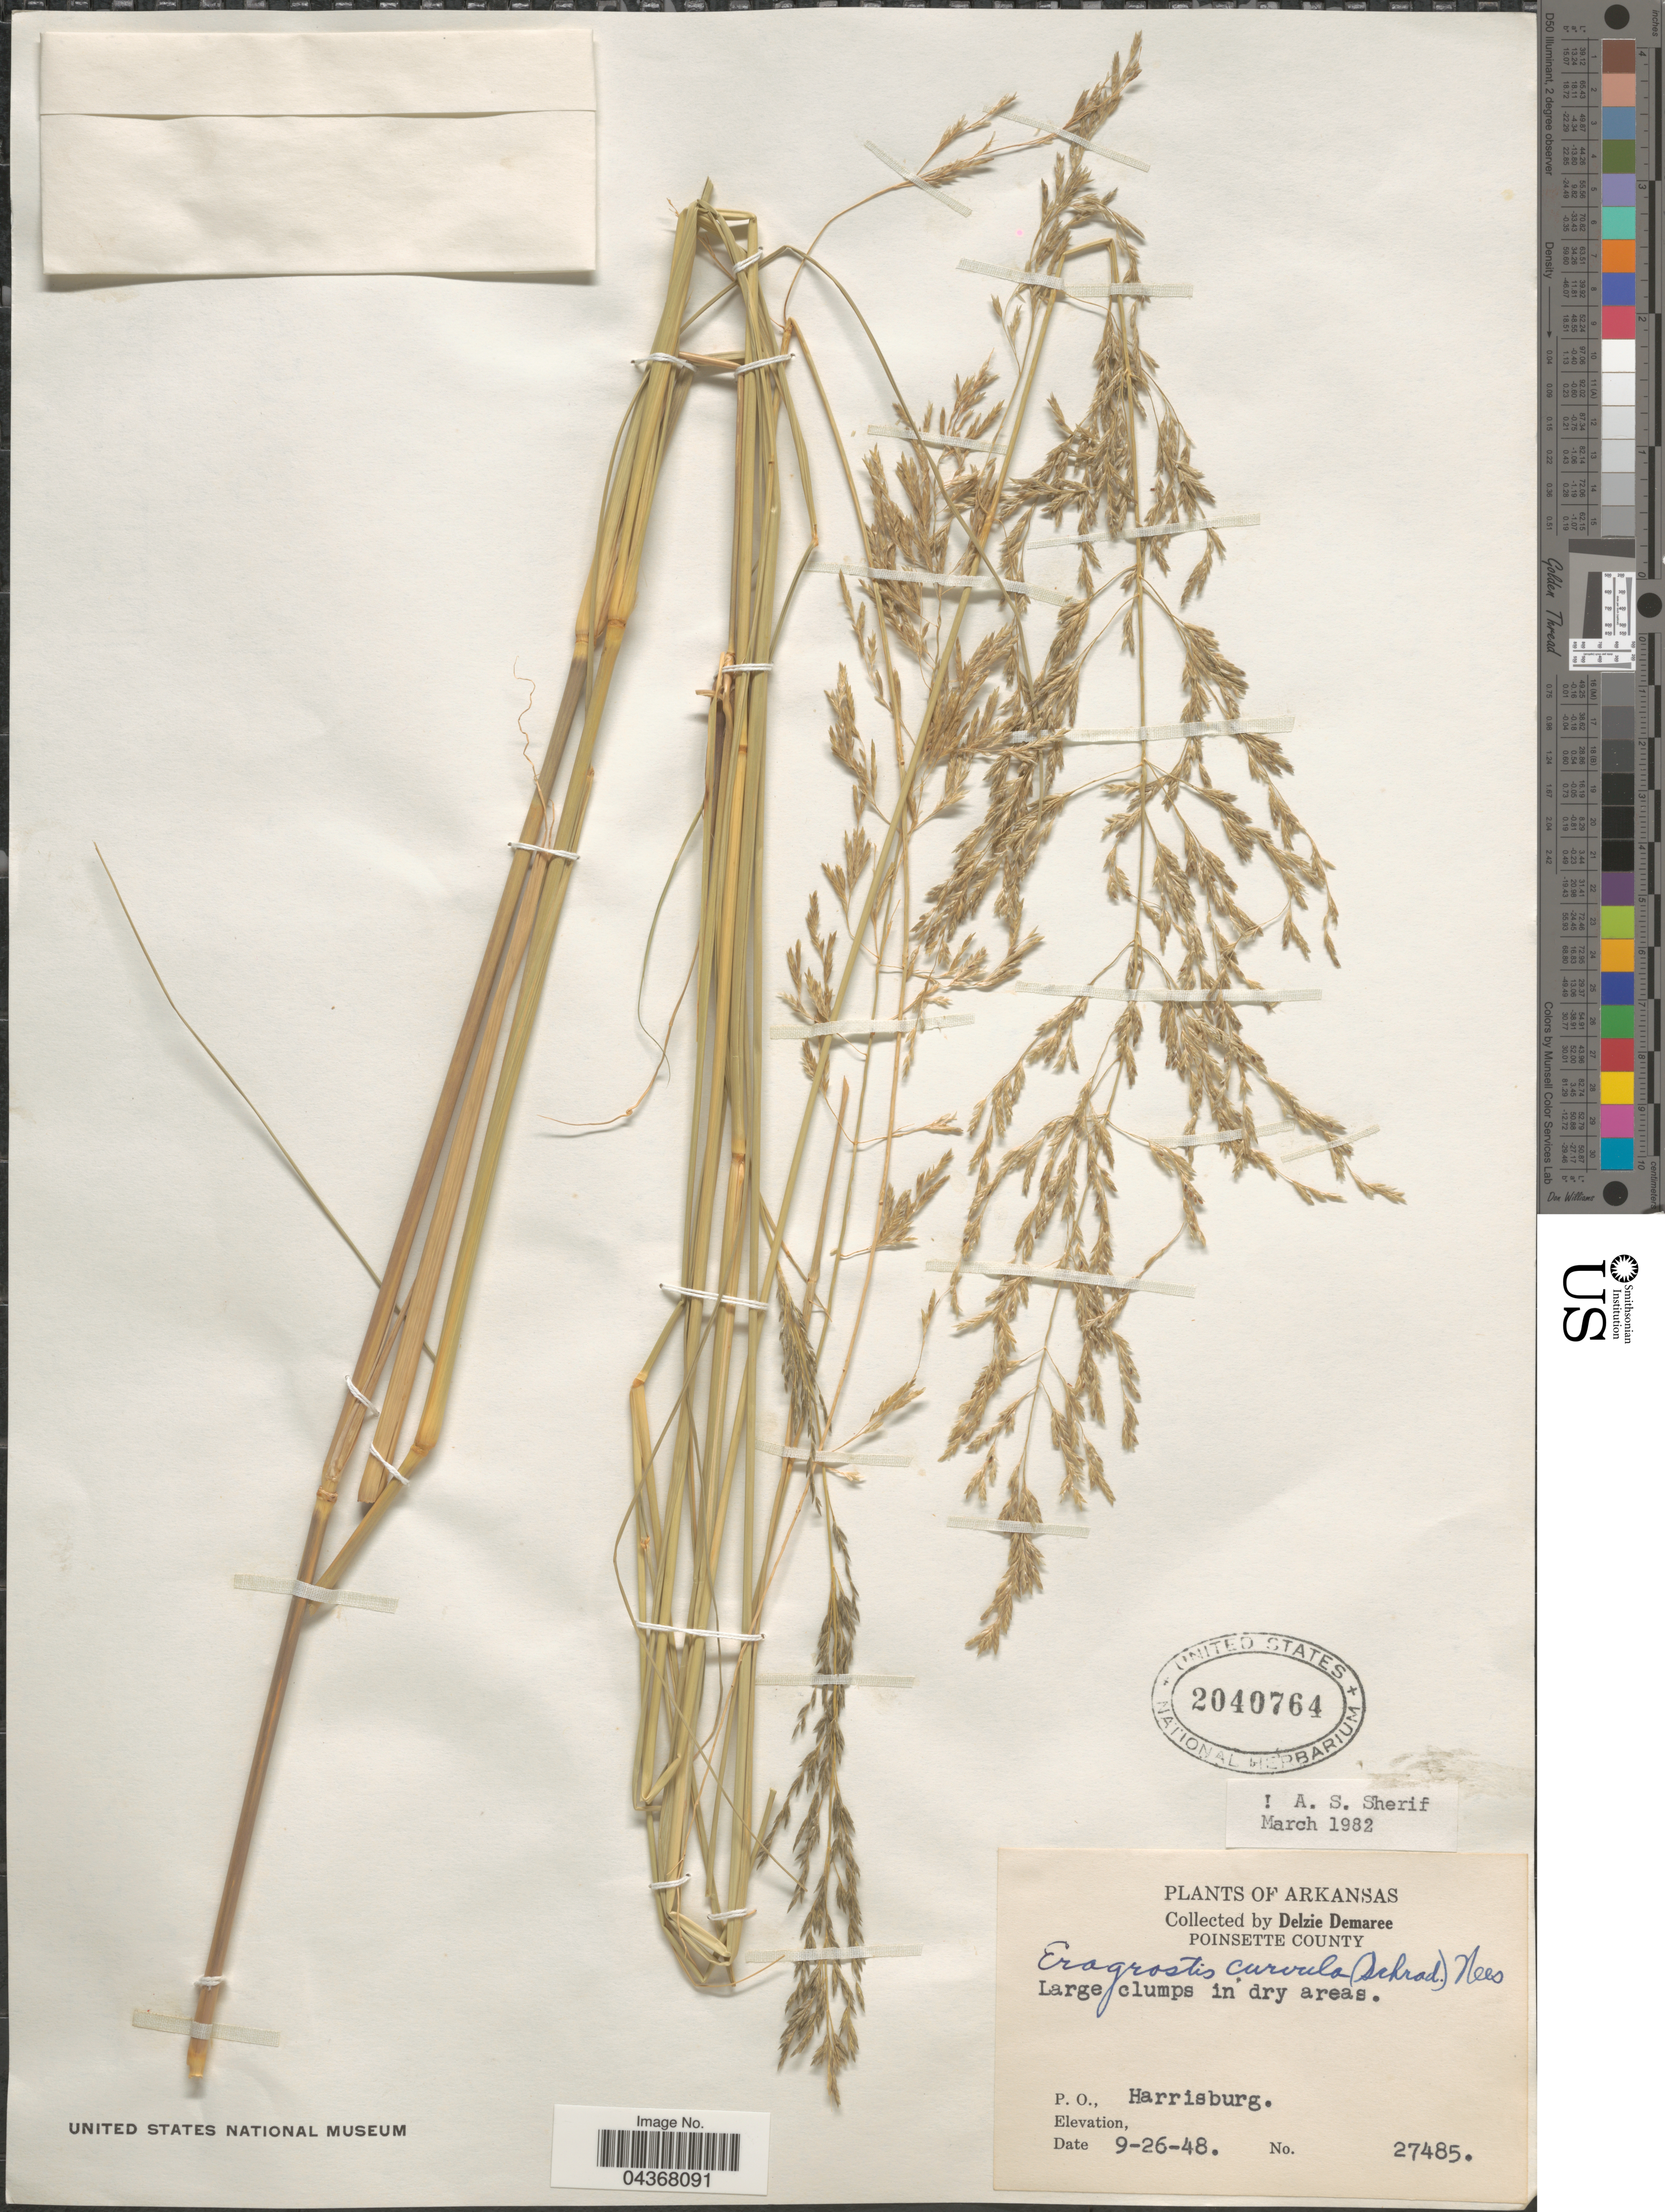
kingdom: Plantae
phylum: Tracheophyta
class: Liliopsida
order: Poales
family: Poaceae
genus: Eragrostis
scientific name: Eragrostis curvula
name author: (Schrad.) Nees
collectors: D. Demaree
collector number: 27485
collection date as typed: Transcribed d/m/y: 26/9/48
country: United States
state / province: Arkansas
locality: Poinsette County. P. O., Harrisburg.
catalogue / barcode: US 2040764